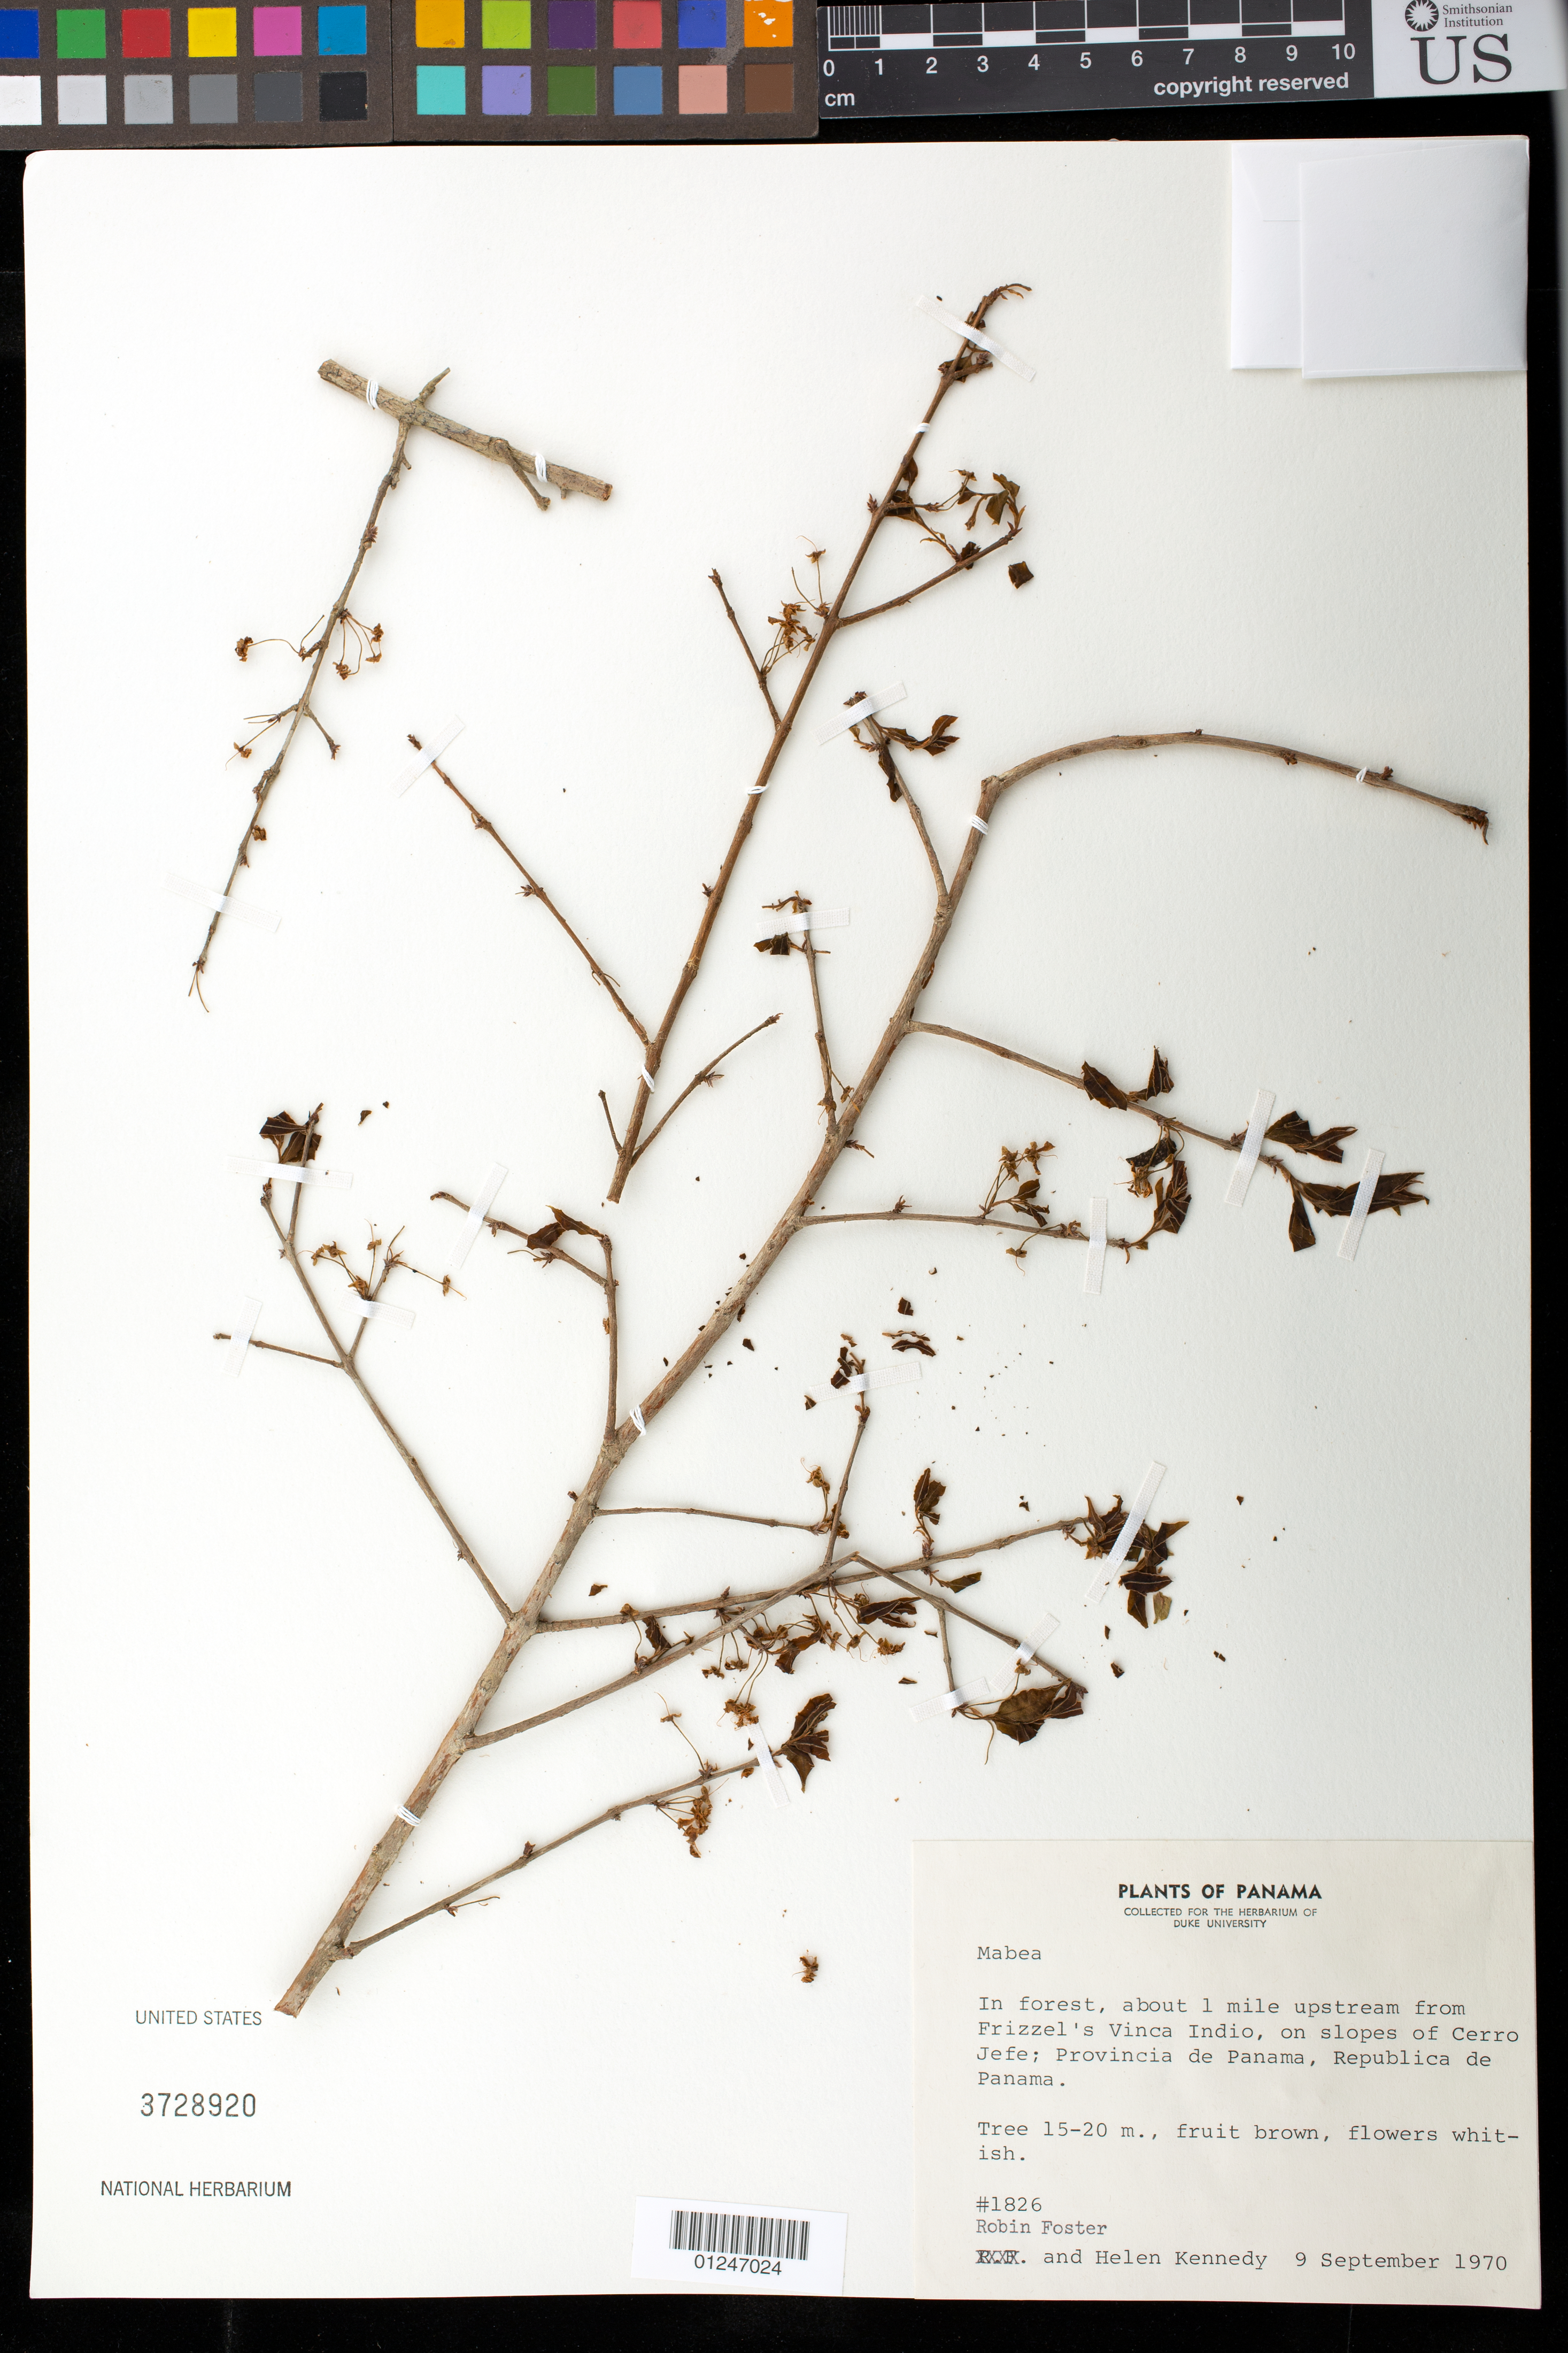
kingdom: Plantae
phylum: Tracheophyta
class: Magnoliopsida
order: Malpighiales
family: Euphorbiaceae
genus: Mabea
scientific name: Mabea sp.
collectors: R. B. Foster & H. Kennedy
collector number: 1826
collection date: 1970-09-09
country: Panama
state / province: Panamá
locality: In forest, about 1 mi. upstream from Frizzel's Vinca Indio, on slopes of Cerro Jefe.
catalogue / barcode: US 3728920